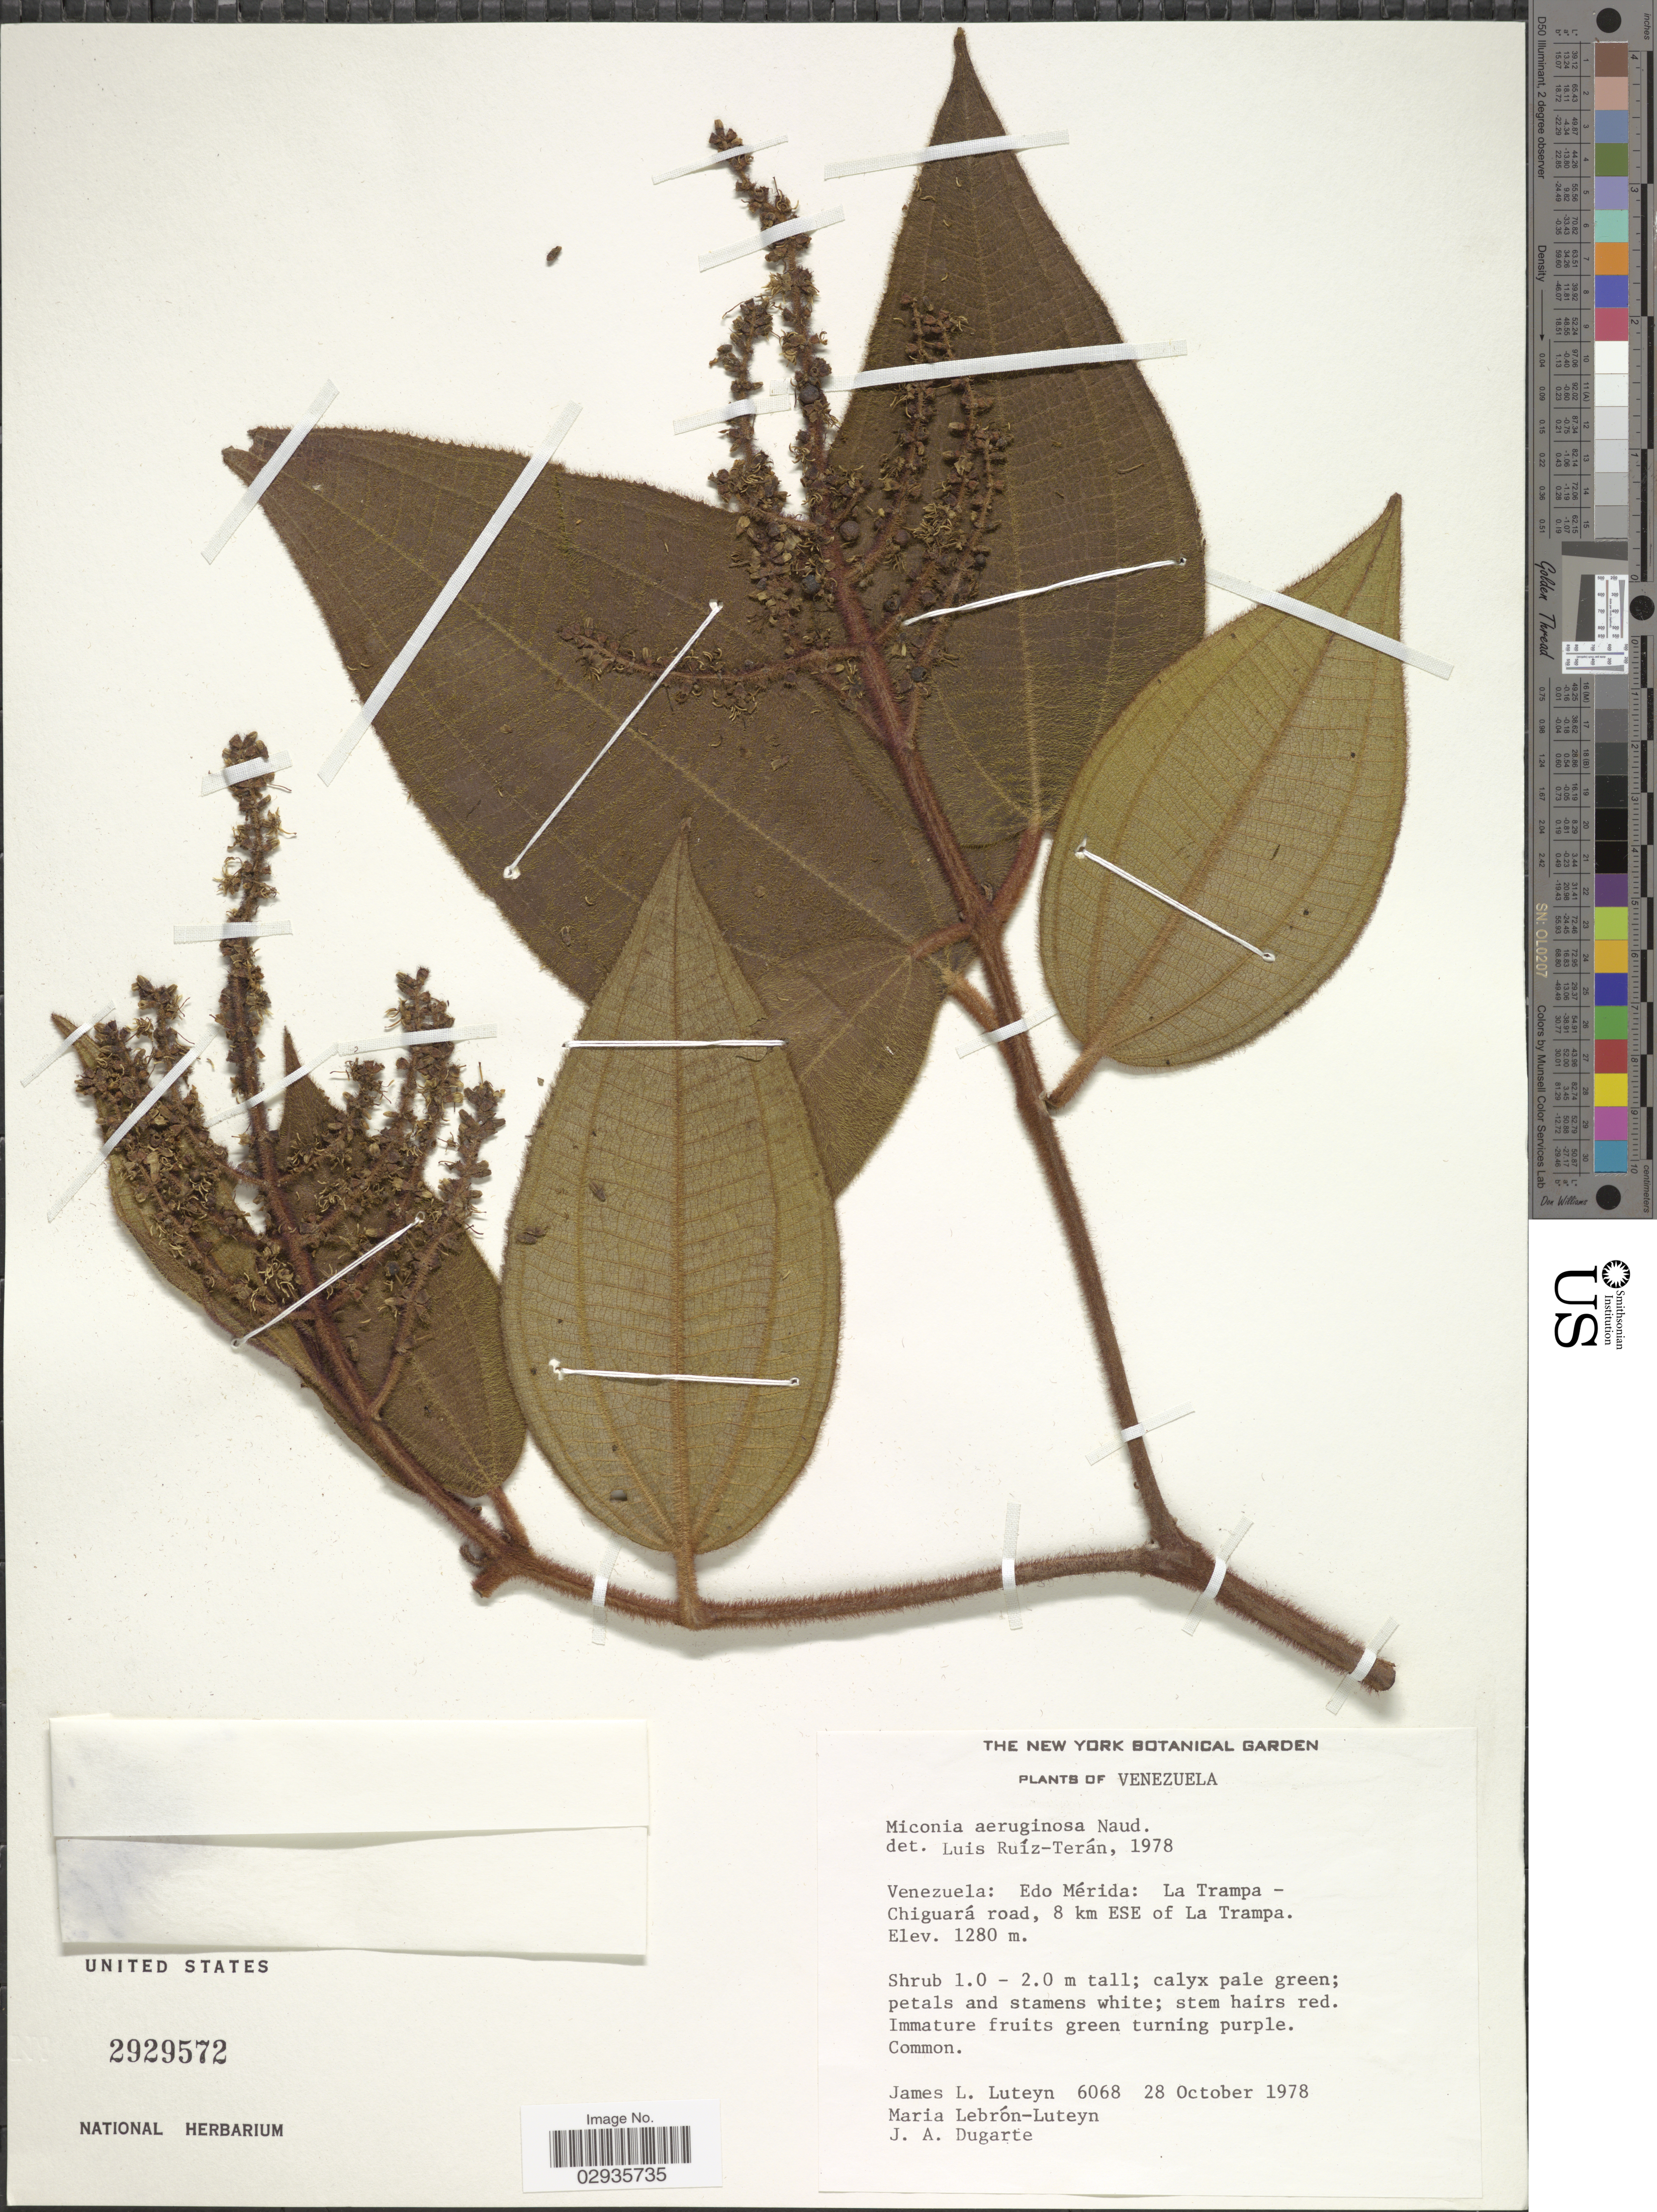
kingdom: Plantae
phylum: Tracheophyta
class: Magnoliopsida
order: Myrtales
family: Melastomataceae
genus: Miconia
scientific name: Miconia aeruginosa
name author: Naudin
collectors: J. L. Luteyn, M. L. Lebrón-Luteyn & J. Dugarte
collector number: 6068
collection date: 1978-10-28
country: Venezuela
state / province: Mérida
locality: La Trampa - Chiguará road, 8 km ESE of La Trampa.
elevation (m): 1280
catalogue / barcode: US 2929572